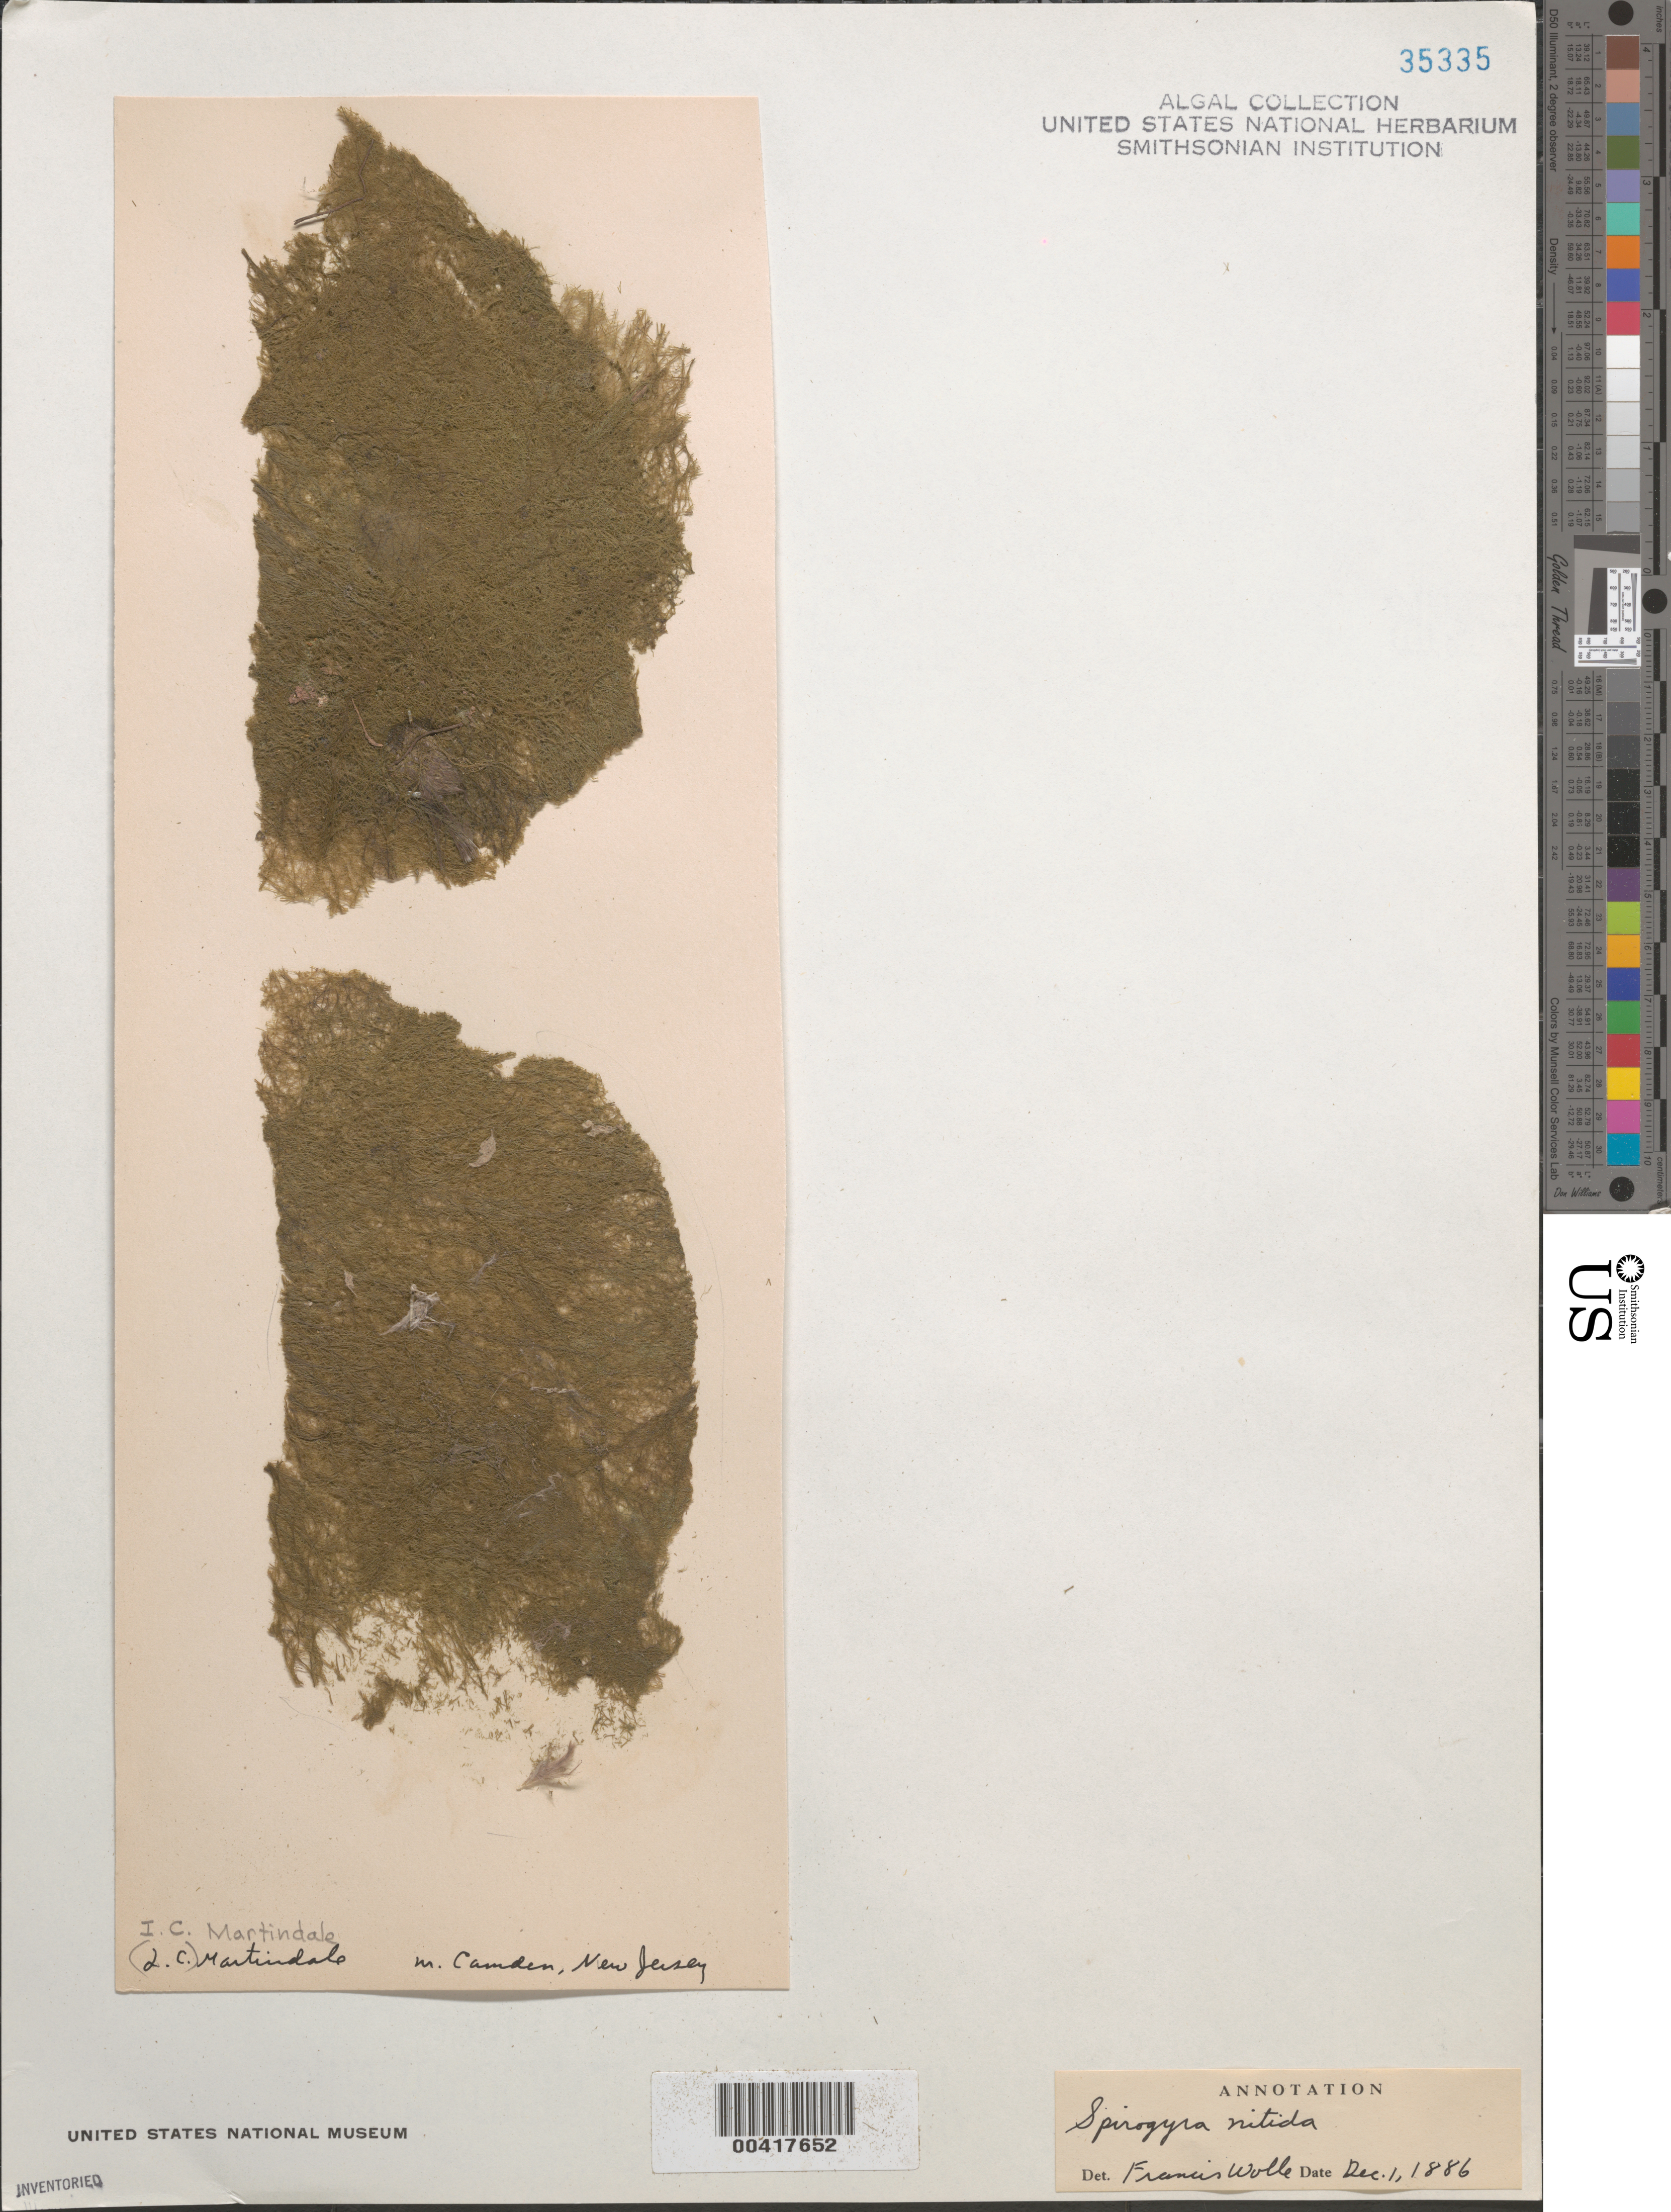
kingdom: Plantae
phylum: Charophyta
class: Zygnematophyceae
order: Zygnematales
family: Zygnemataceae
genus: Spirogyra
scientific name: Spirogyra nitida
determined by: Wolle, F.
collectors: I. C. Martindale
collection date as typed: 18--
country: United States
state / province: New Jersey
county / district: Camden County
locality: Camden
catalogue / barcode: US 35335